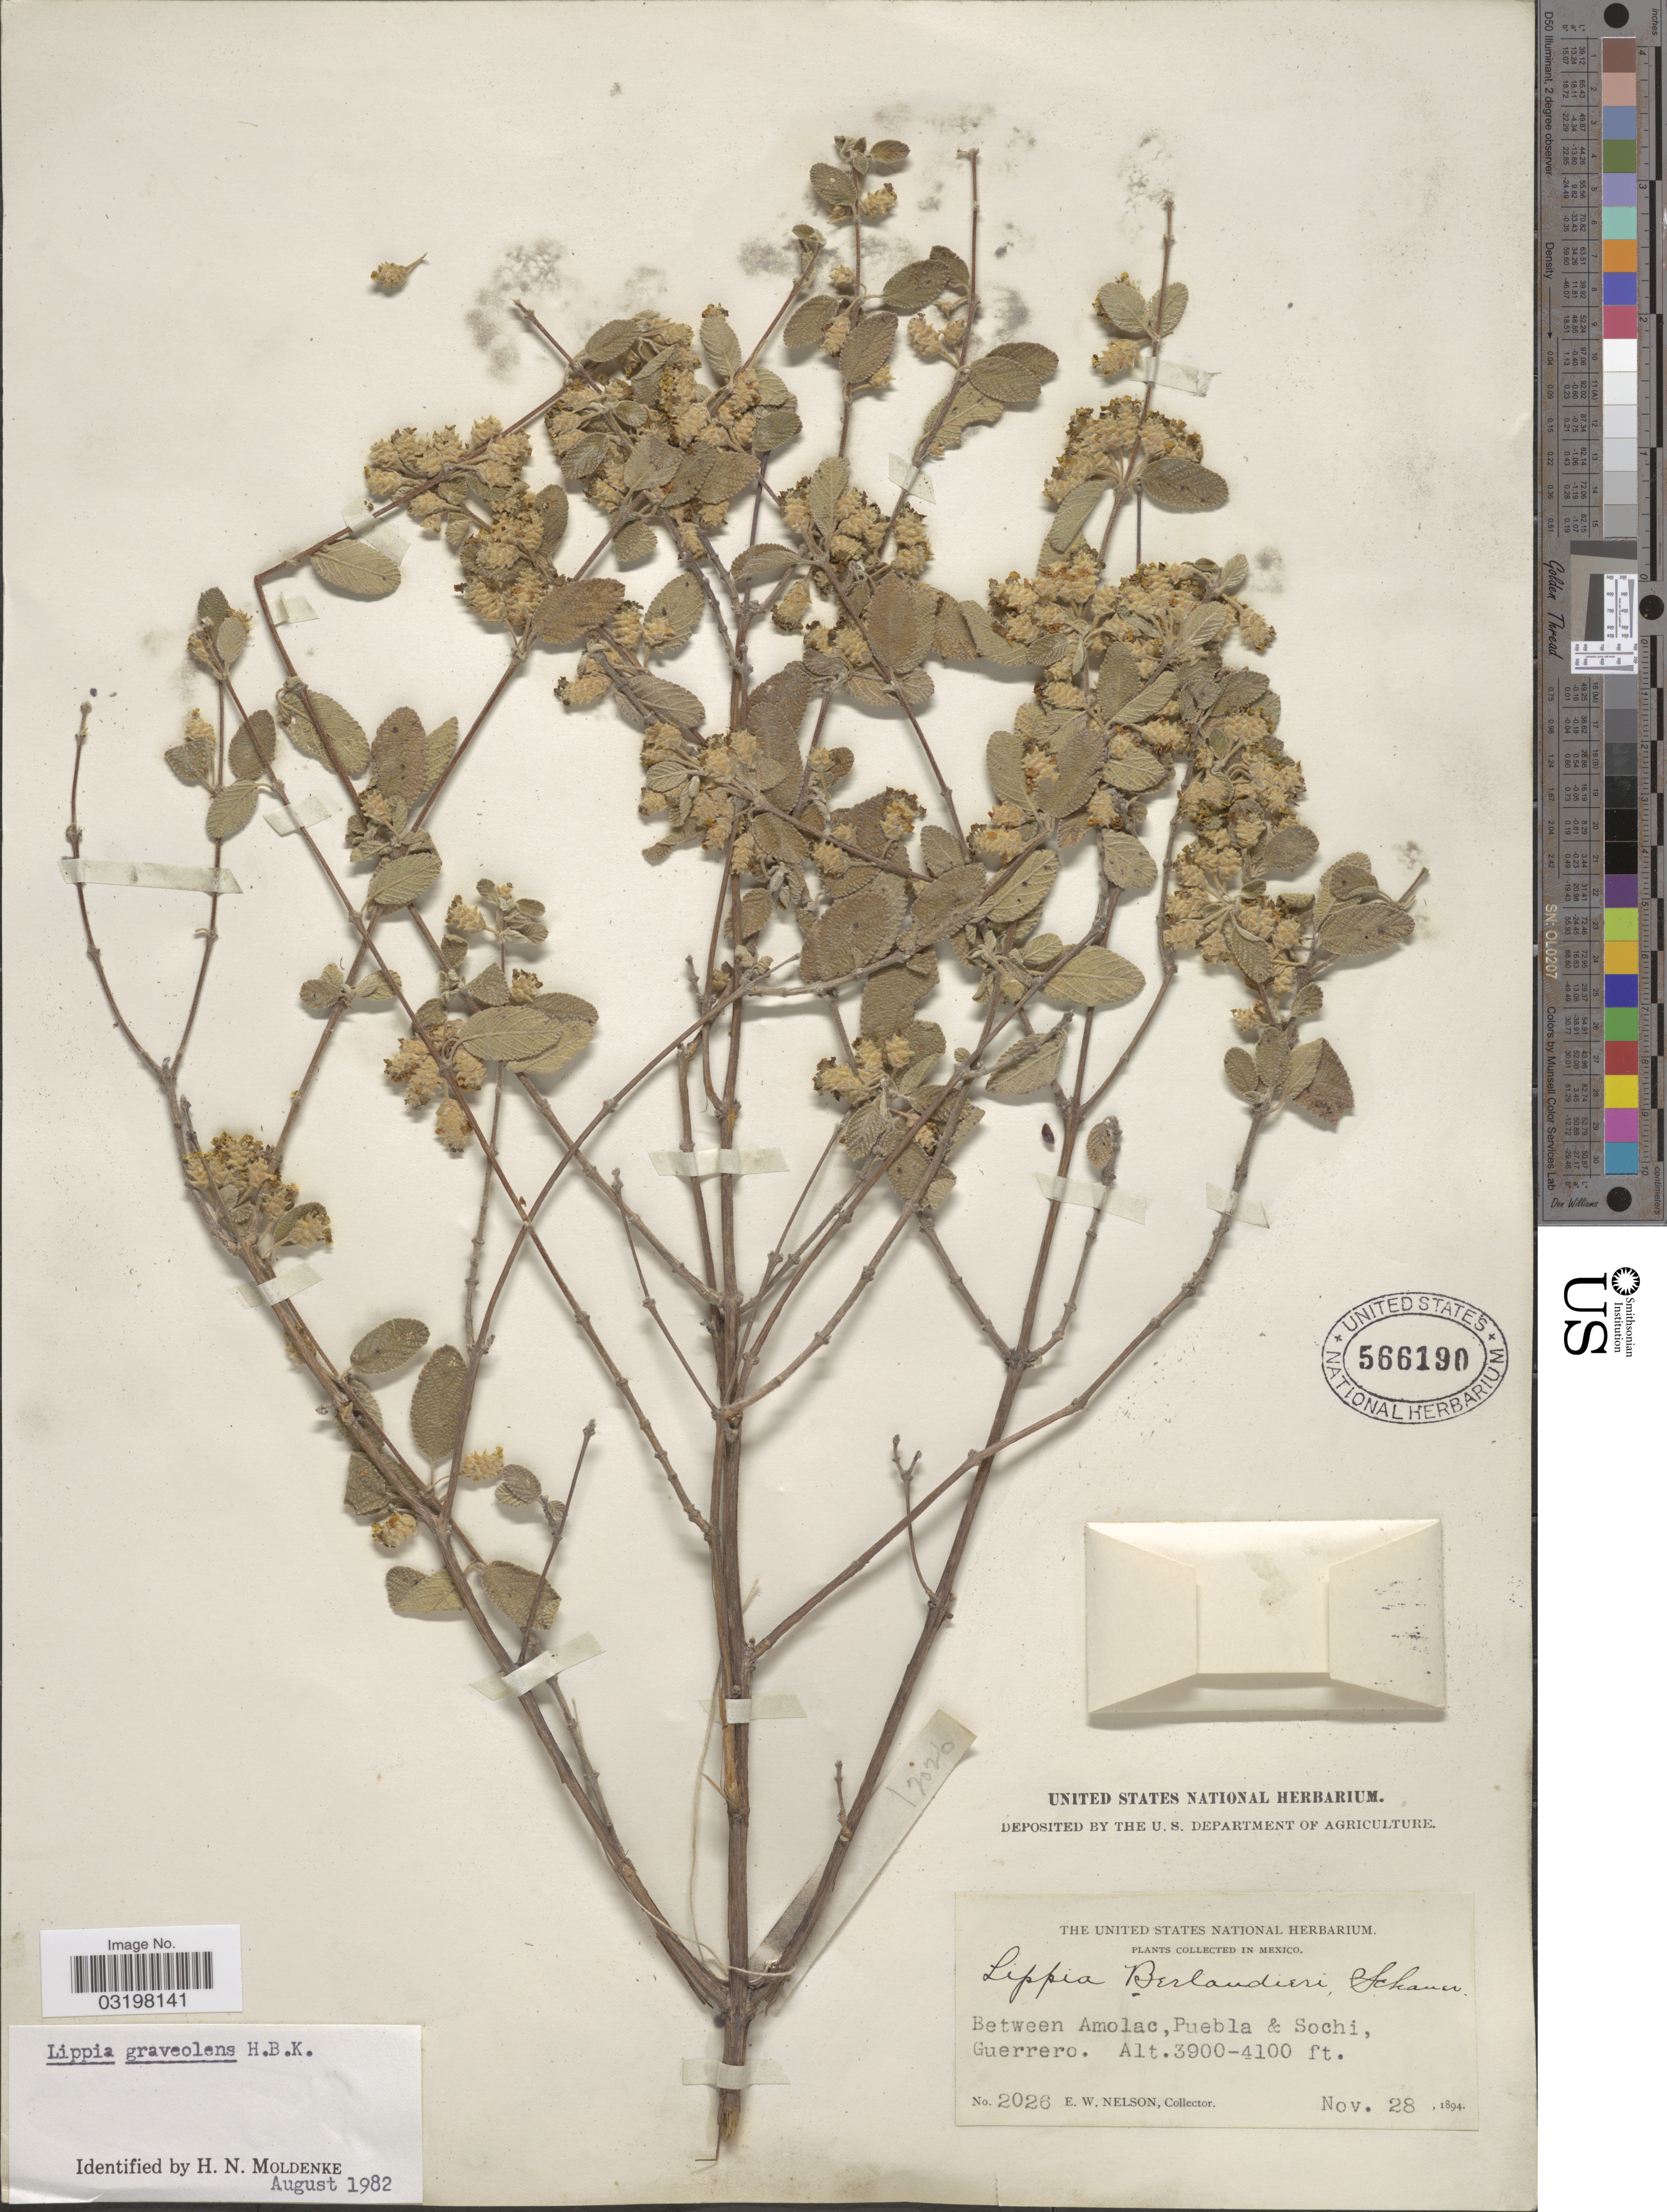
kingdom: Plantae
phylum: Tracheophyta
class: Magnoliopsida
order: Lamiales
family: Verbenaceae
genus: Lippia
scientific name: Lippia graveolens f. graveolens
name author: Kunth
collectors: E. W. Nelson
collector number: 2026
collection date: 1894-11-28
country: Mexico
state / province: Guerrero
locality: Between Amolac, Puebla & Sochi.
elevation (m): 1189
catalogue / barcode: US 566190